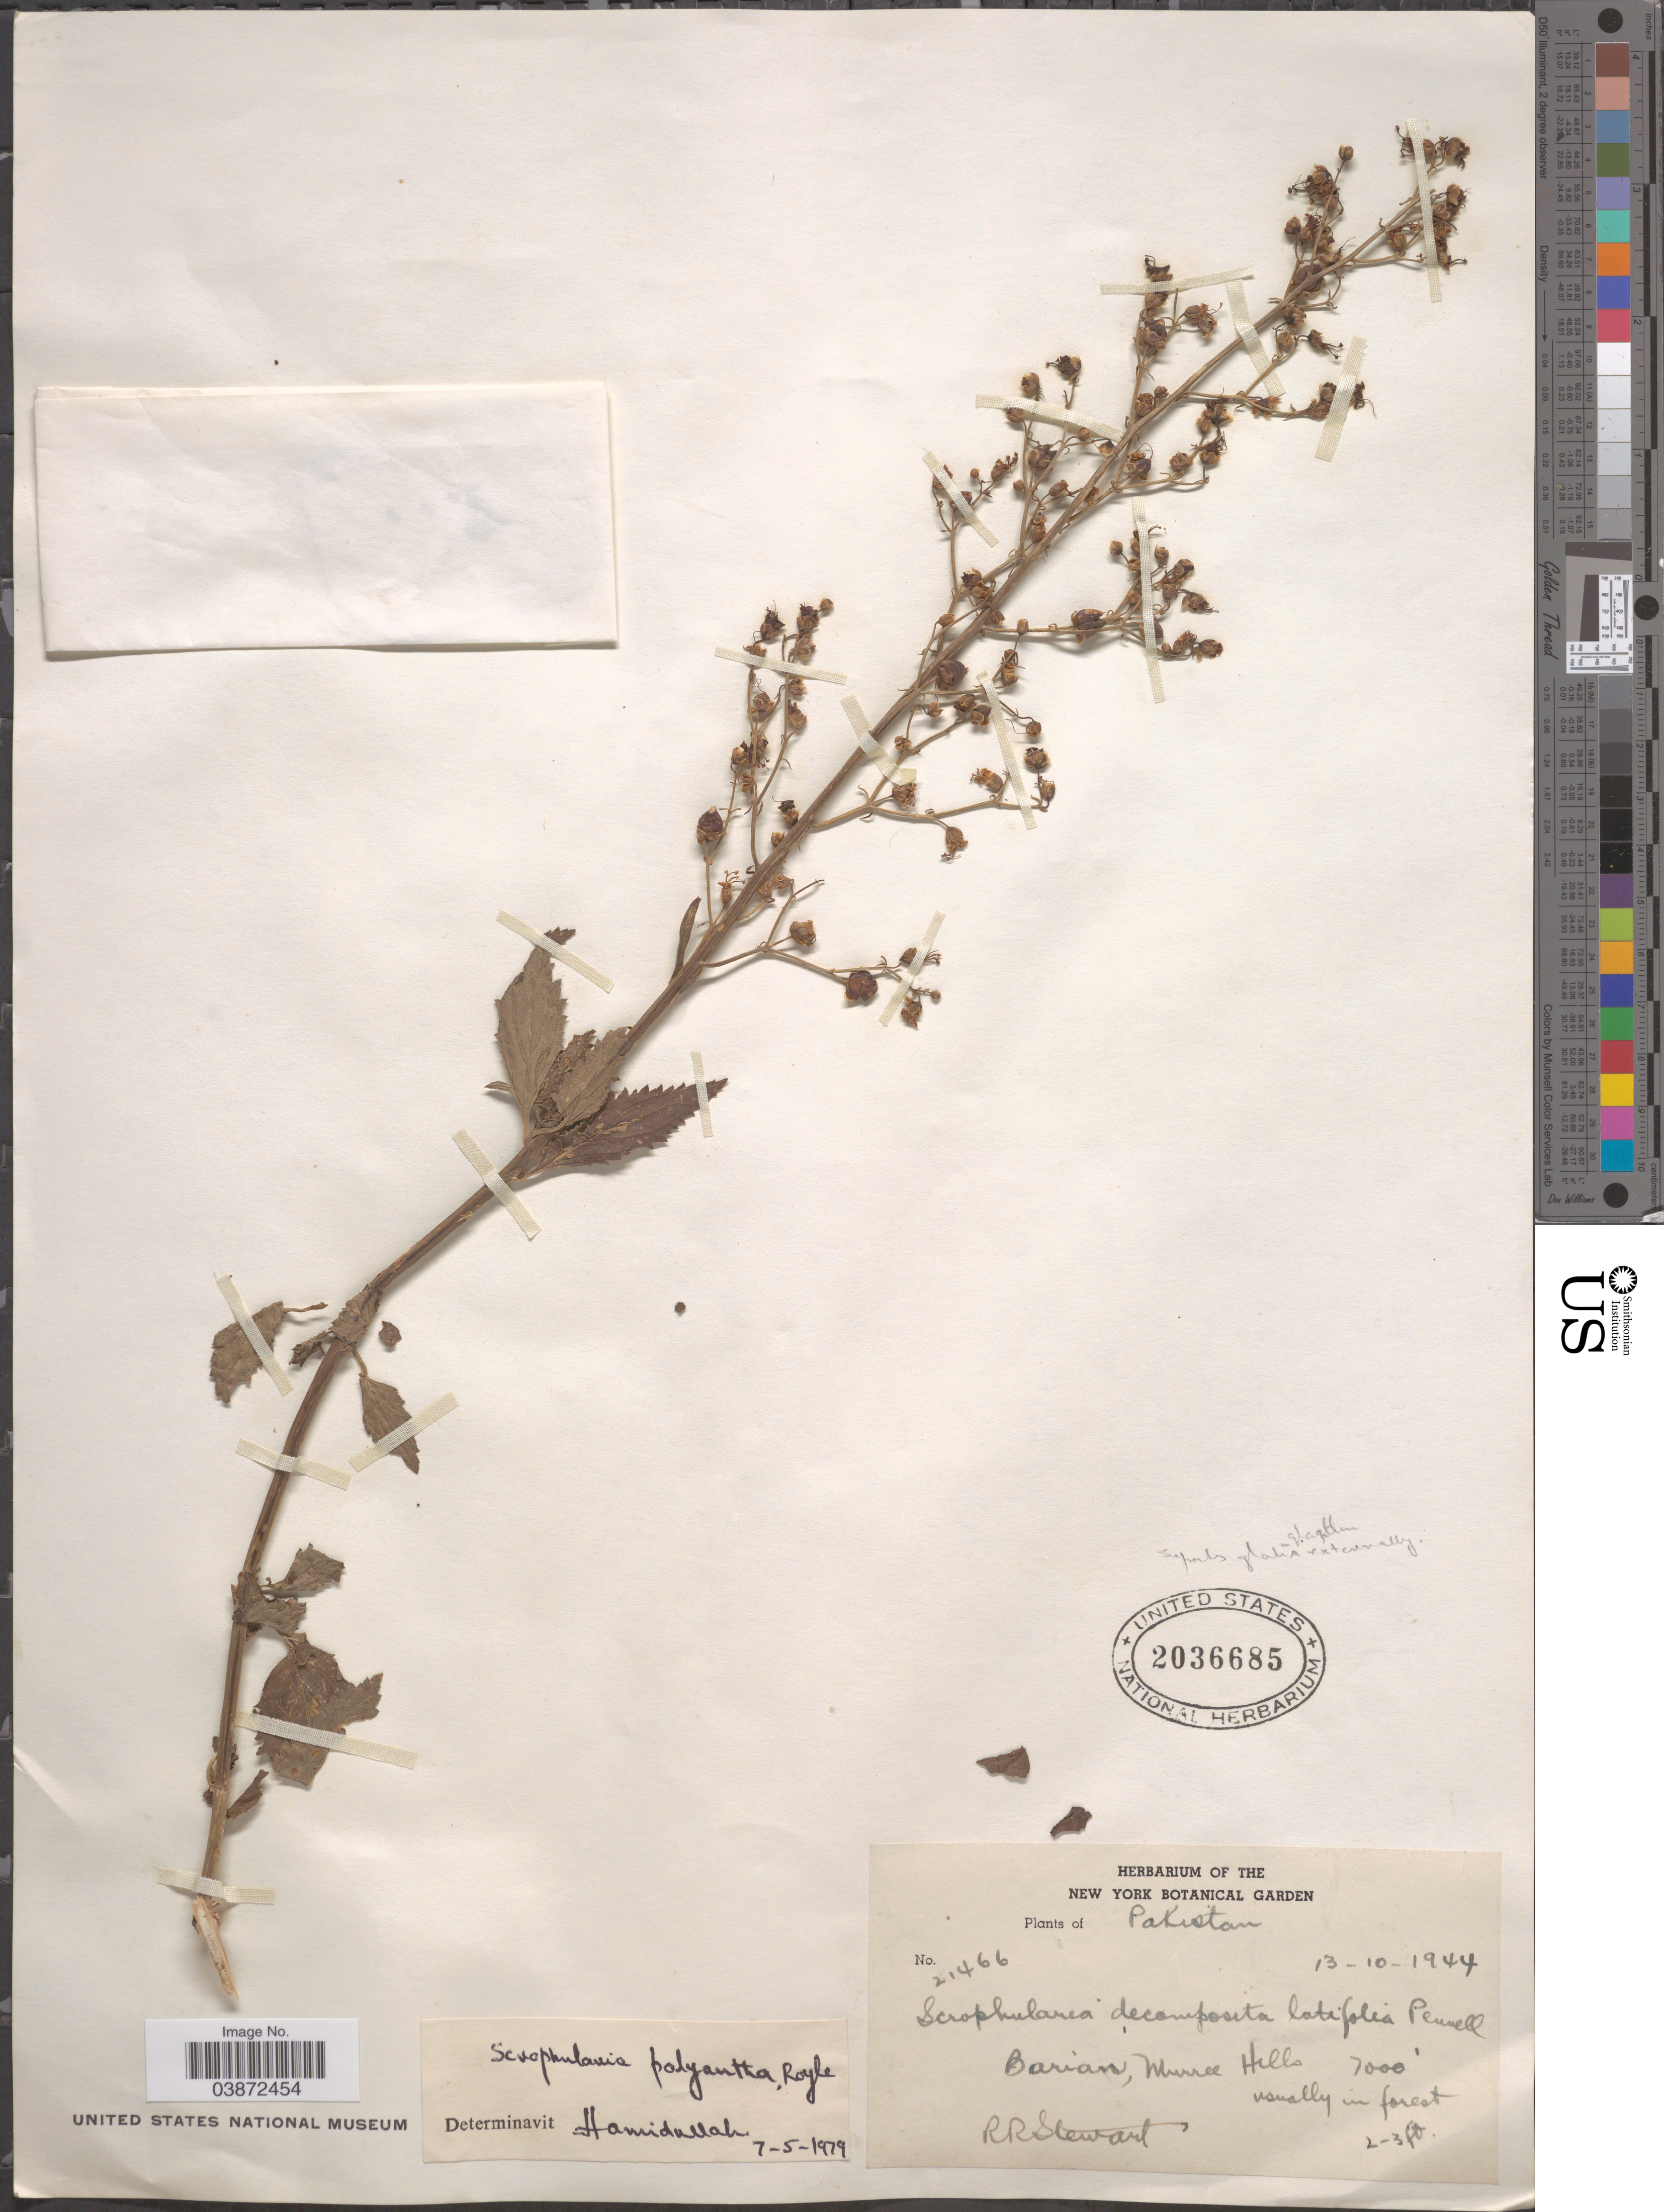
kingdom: Plantae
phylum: Tracheophyta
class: Magnoliopsida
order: Lamiales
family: Scrophulariaceae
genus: Scrophularia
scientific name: Scrophularia polyantha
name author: Royle ex Benth.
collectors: R. Stewart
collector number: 21466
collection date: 1944-10-13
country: Pakistan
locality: Barian, Murree Hills.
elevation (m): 2134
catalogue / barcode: US 2036685